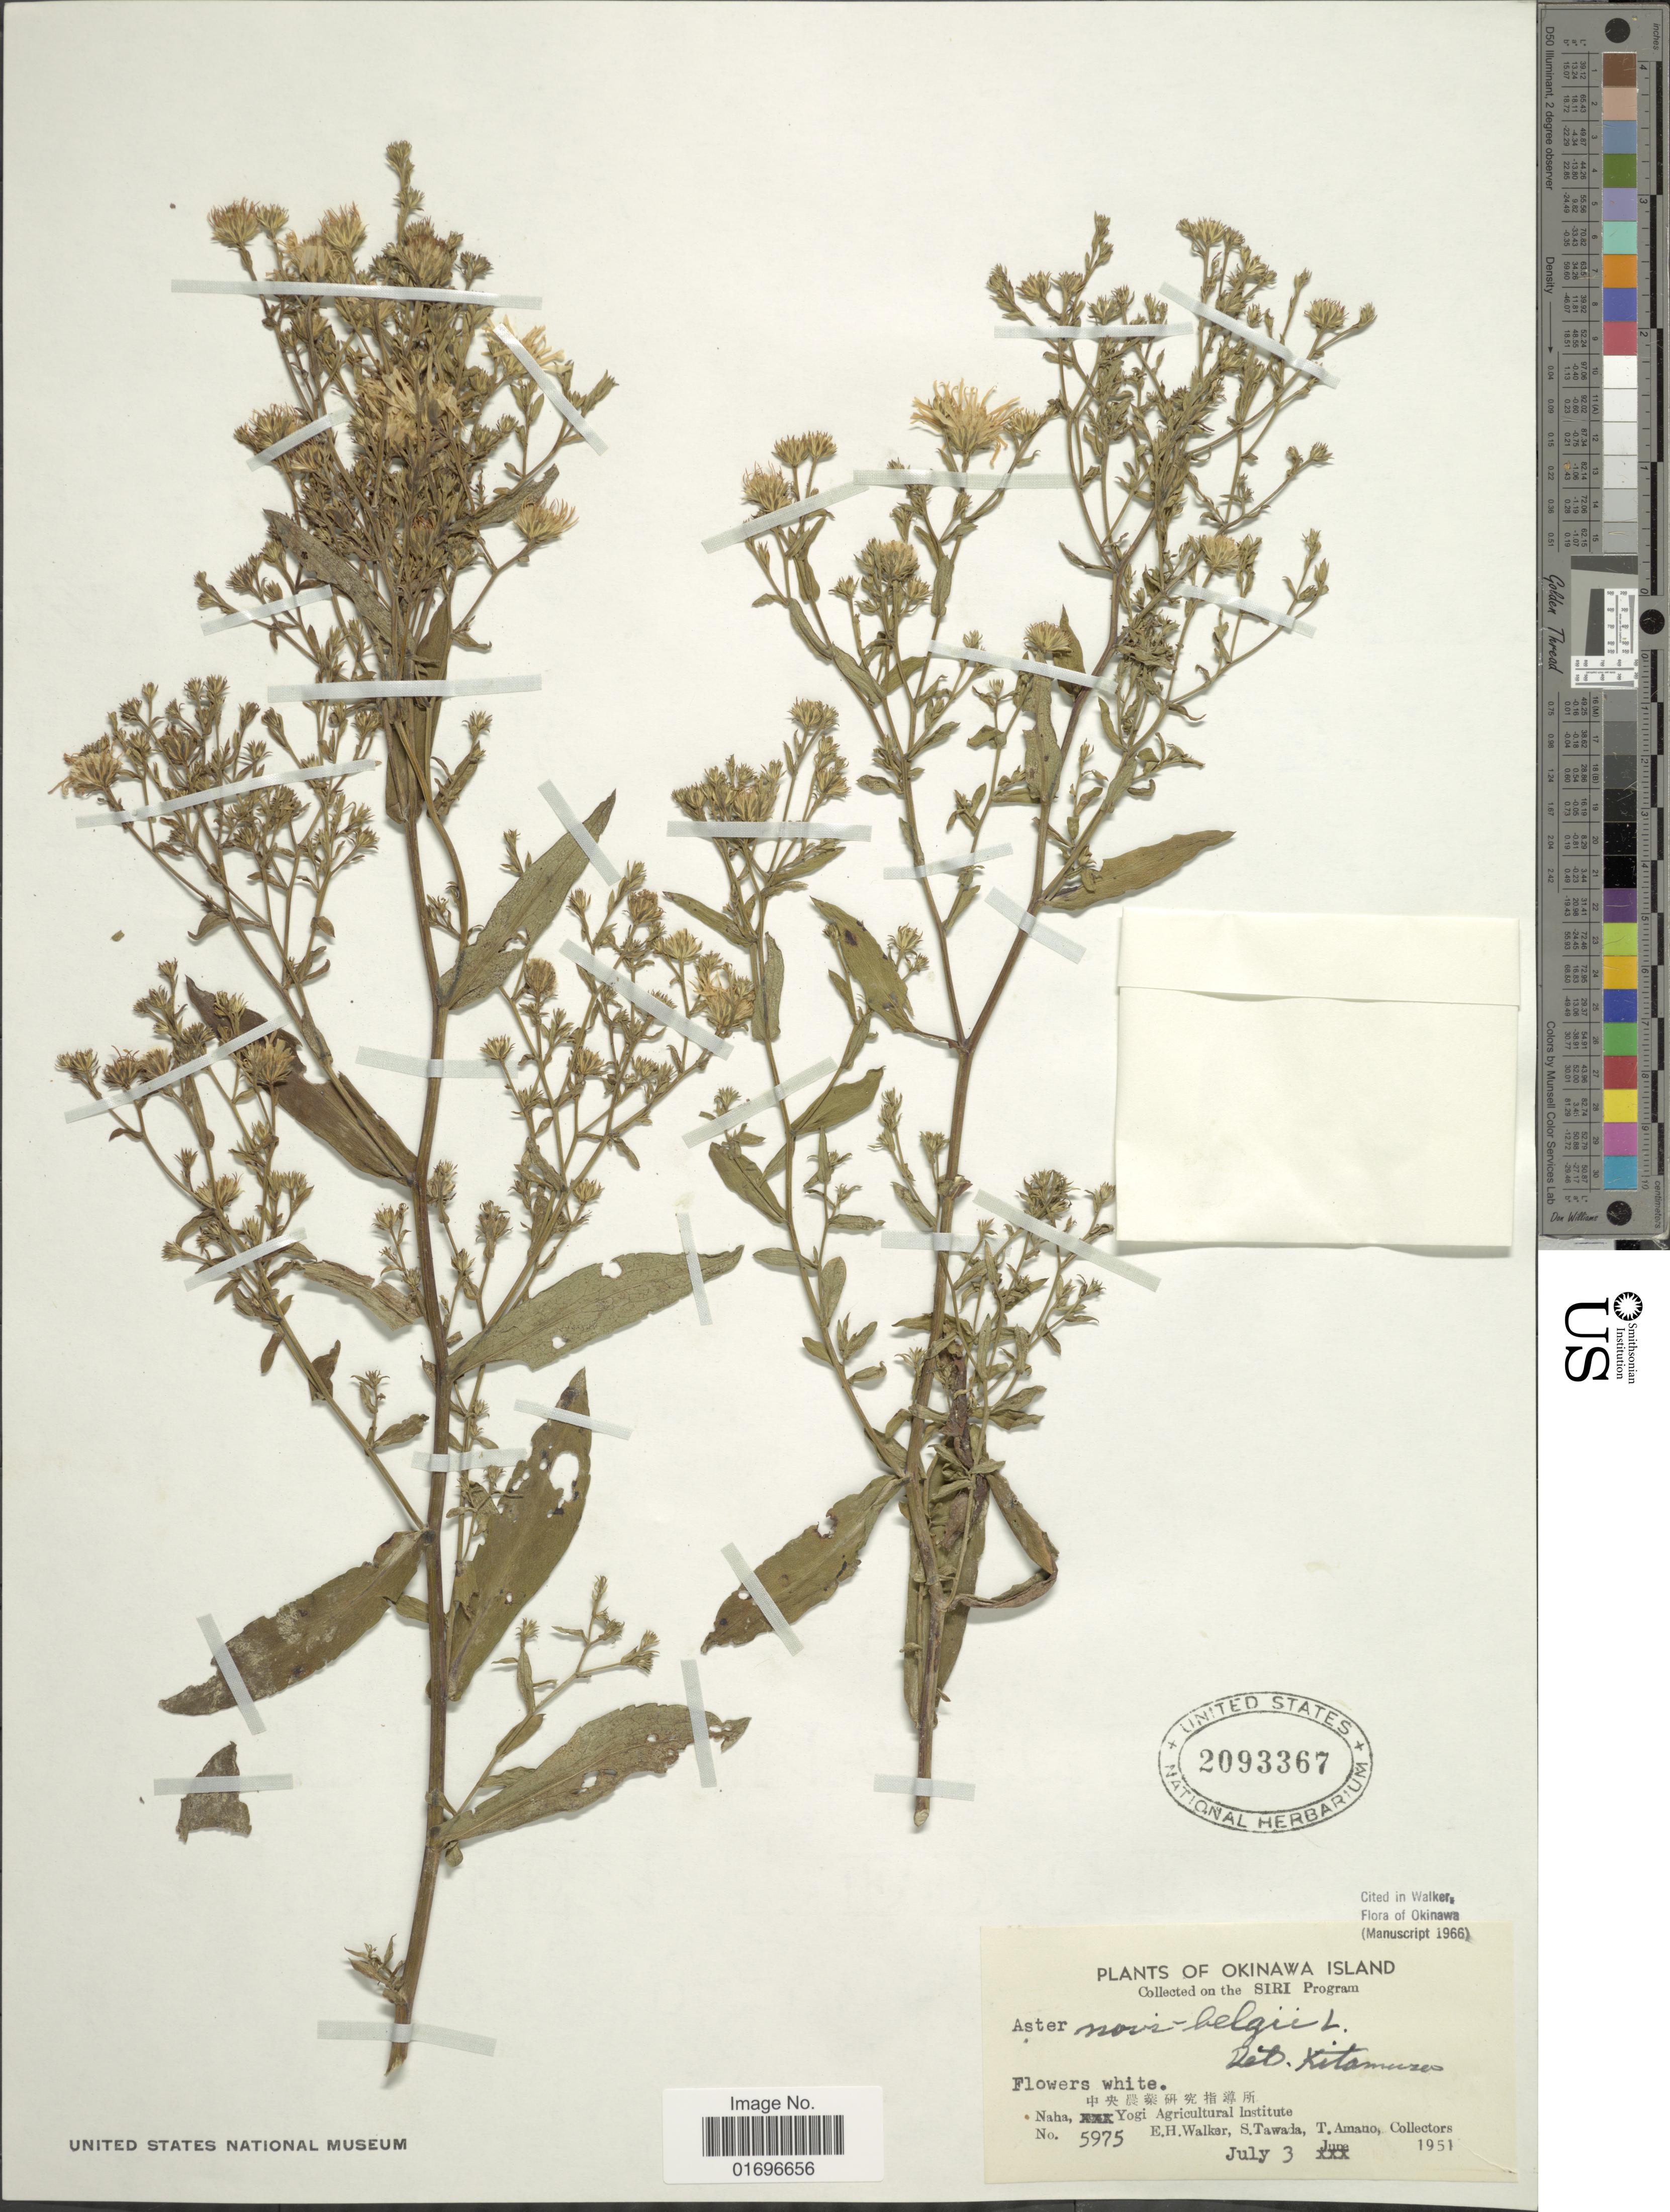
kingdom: Plantae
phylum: Tracheophyta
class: Magnoliopsida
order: Asterales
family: Asteraceae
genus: Aster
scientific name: Aster novi-belgii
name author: L.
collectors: E. H. Walker, S. Tawada & T. Amano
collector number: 5975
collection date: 1951-07-03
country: Japan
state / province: Okinawa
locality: Okinawa Island. SIRI Program. X. Naha, Yogi Agricultural Institute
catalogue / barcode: US 2093367